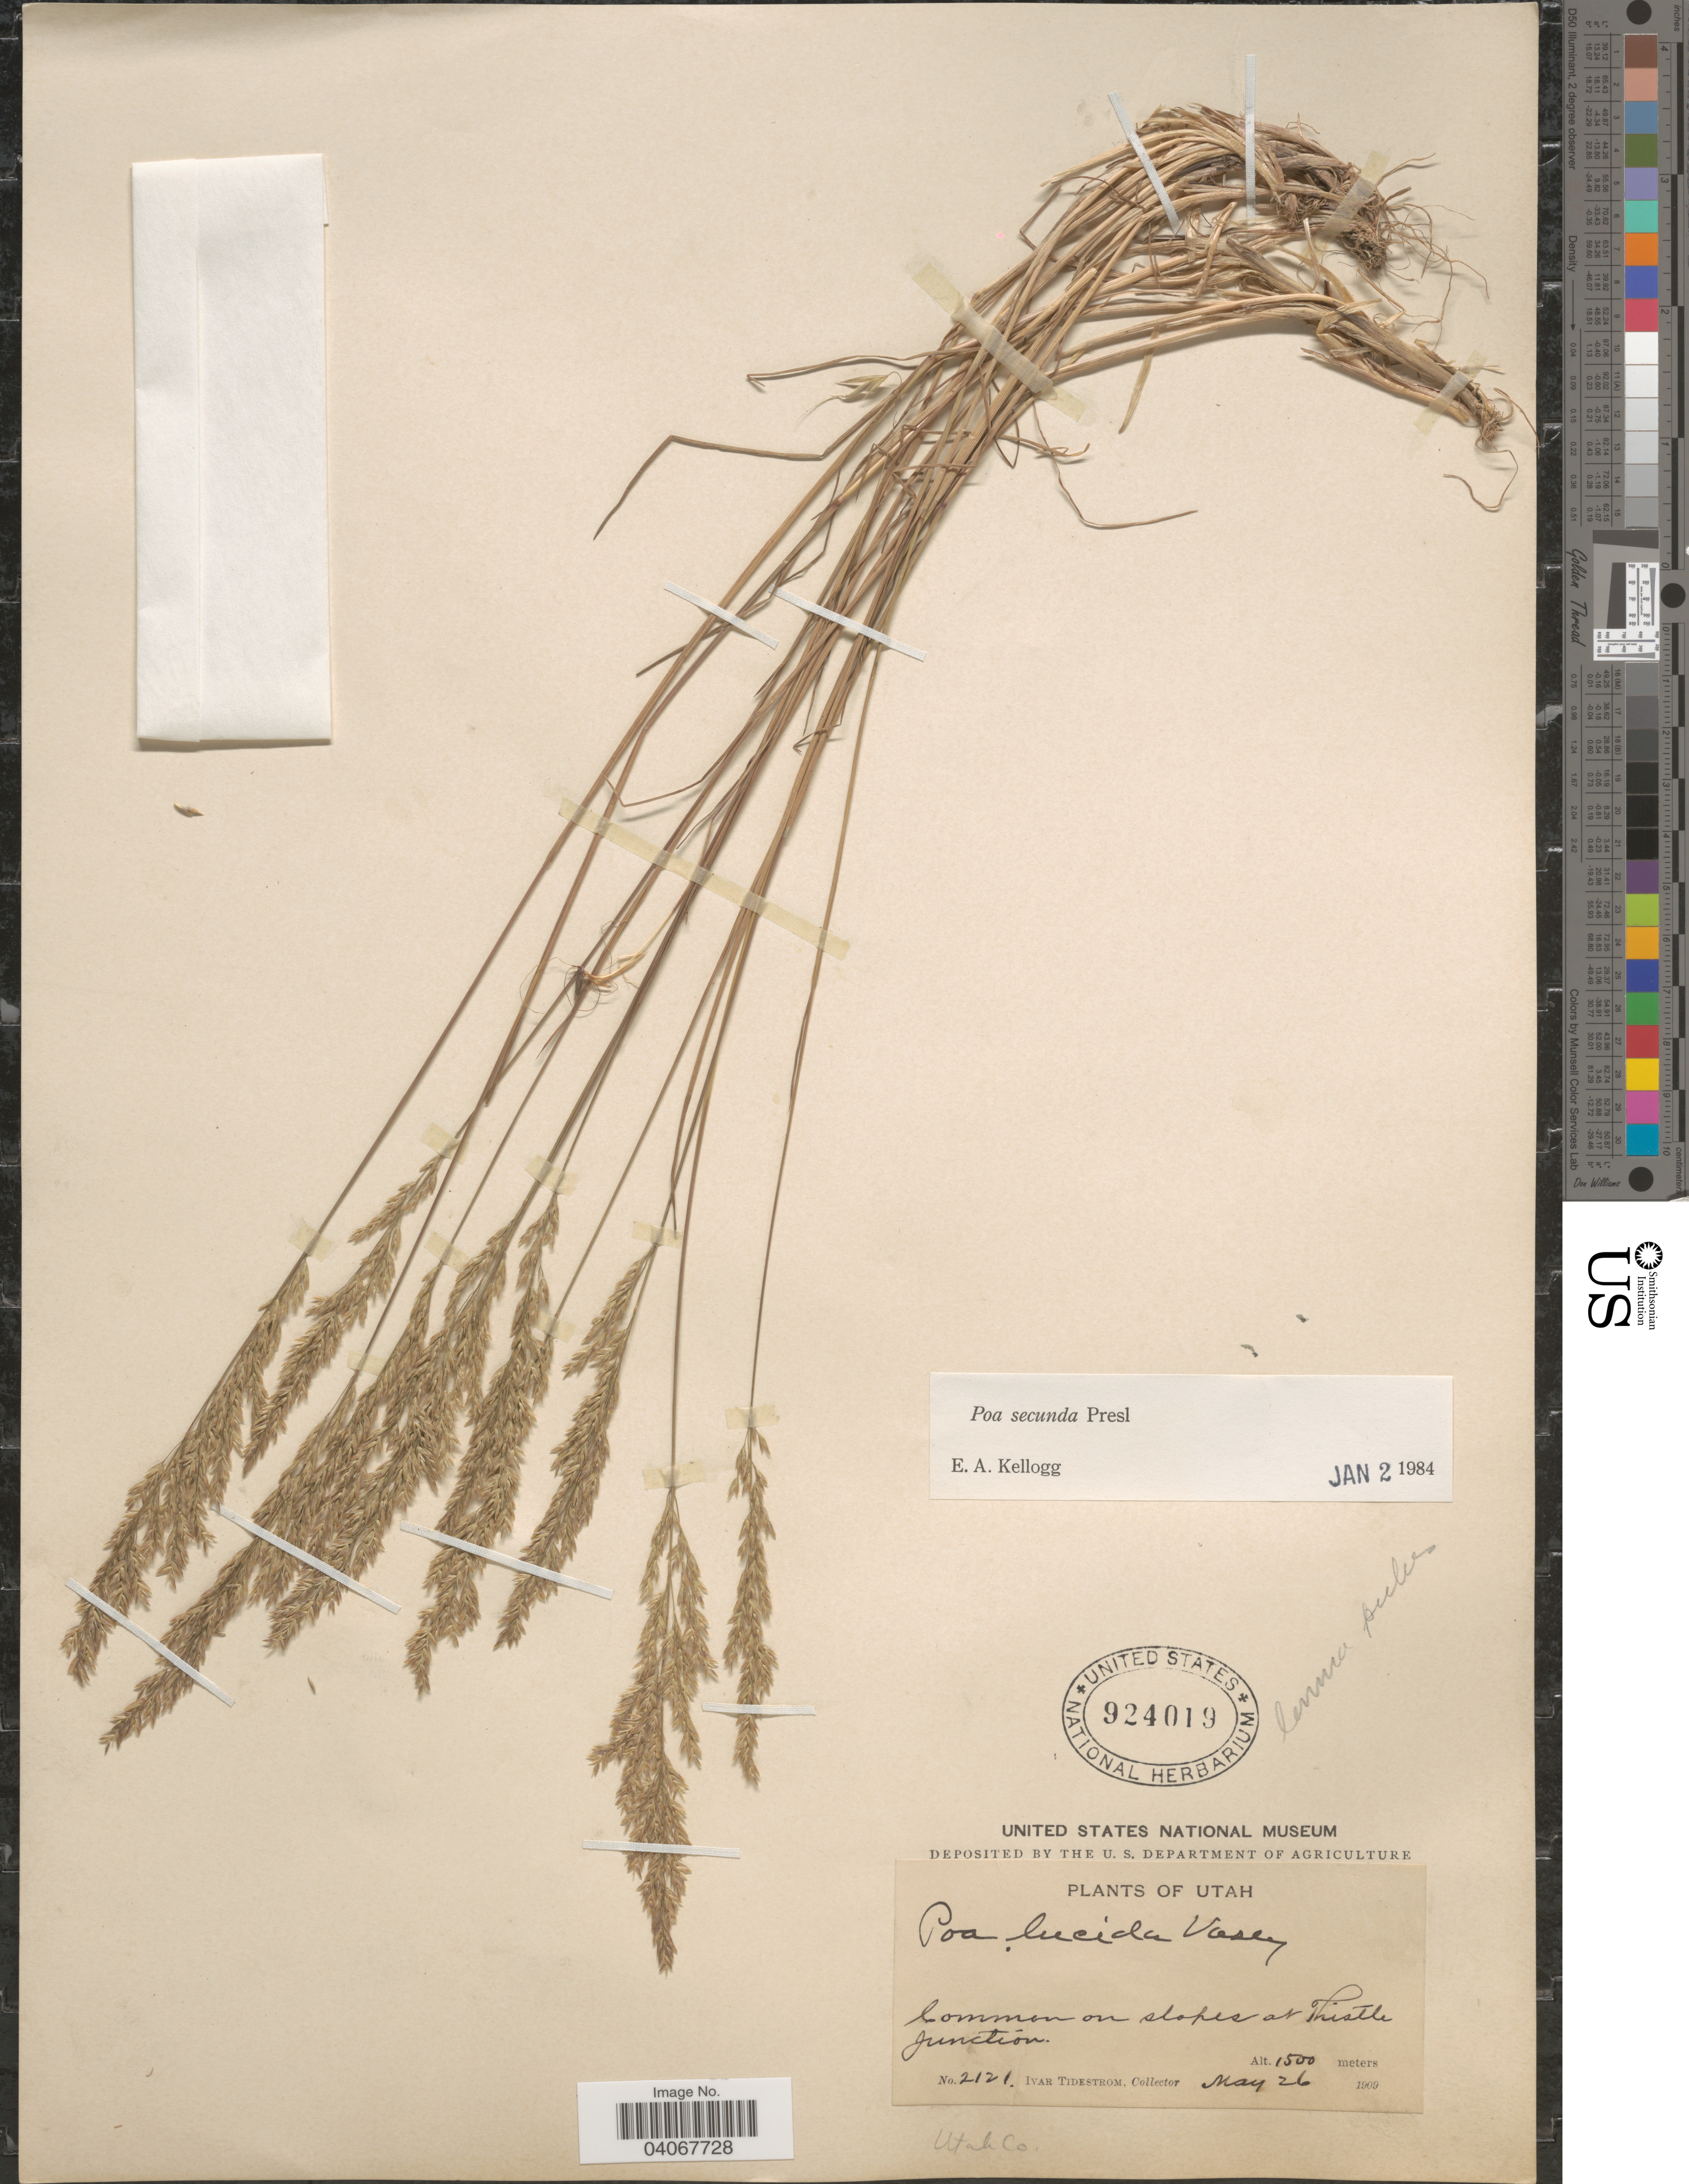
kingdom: Plantae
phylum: Tracheophyta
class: Liliopsida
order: Poales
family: Poaceae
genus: Poa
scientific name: Poa secunda subsp. secunda var. secunda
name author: J. Presl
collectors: I. F. Tidestrom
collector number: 2121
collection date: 1909-05-26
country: United States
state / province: Utah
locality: Common on slopes at Thistle Junction. Utah Co.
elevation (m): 1500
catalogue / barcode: US 924019